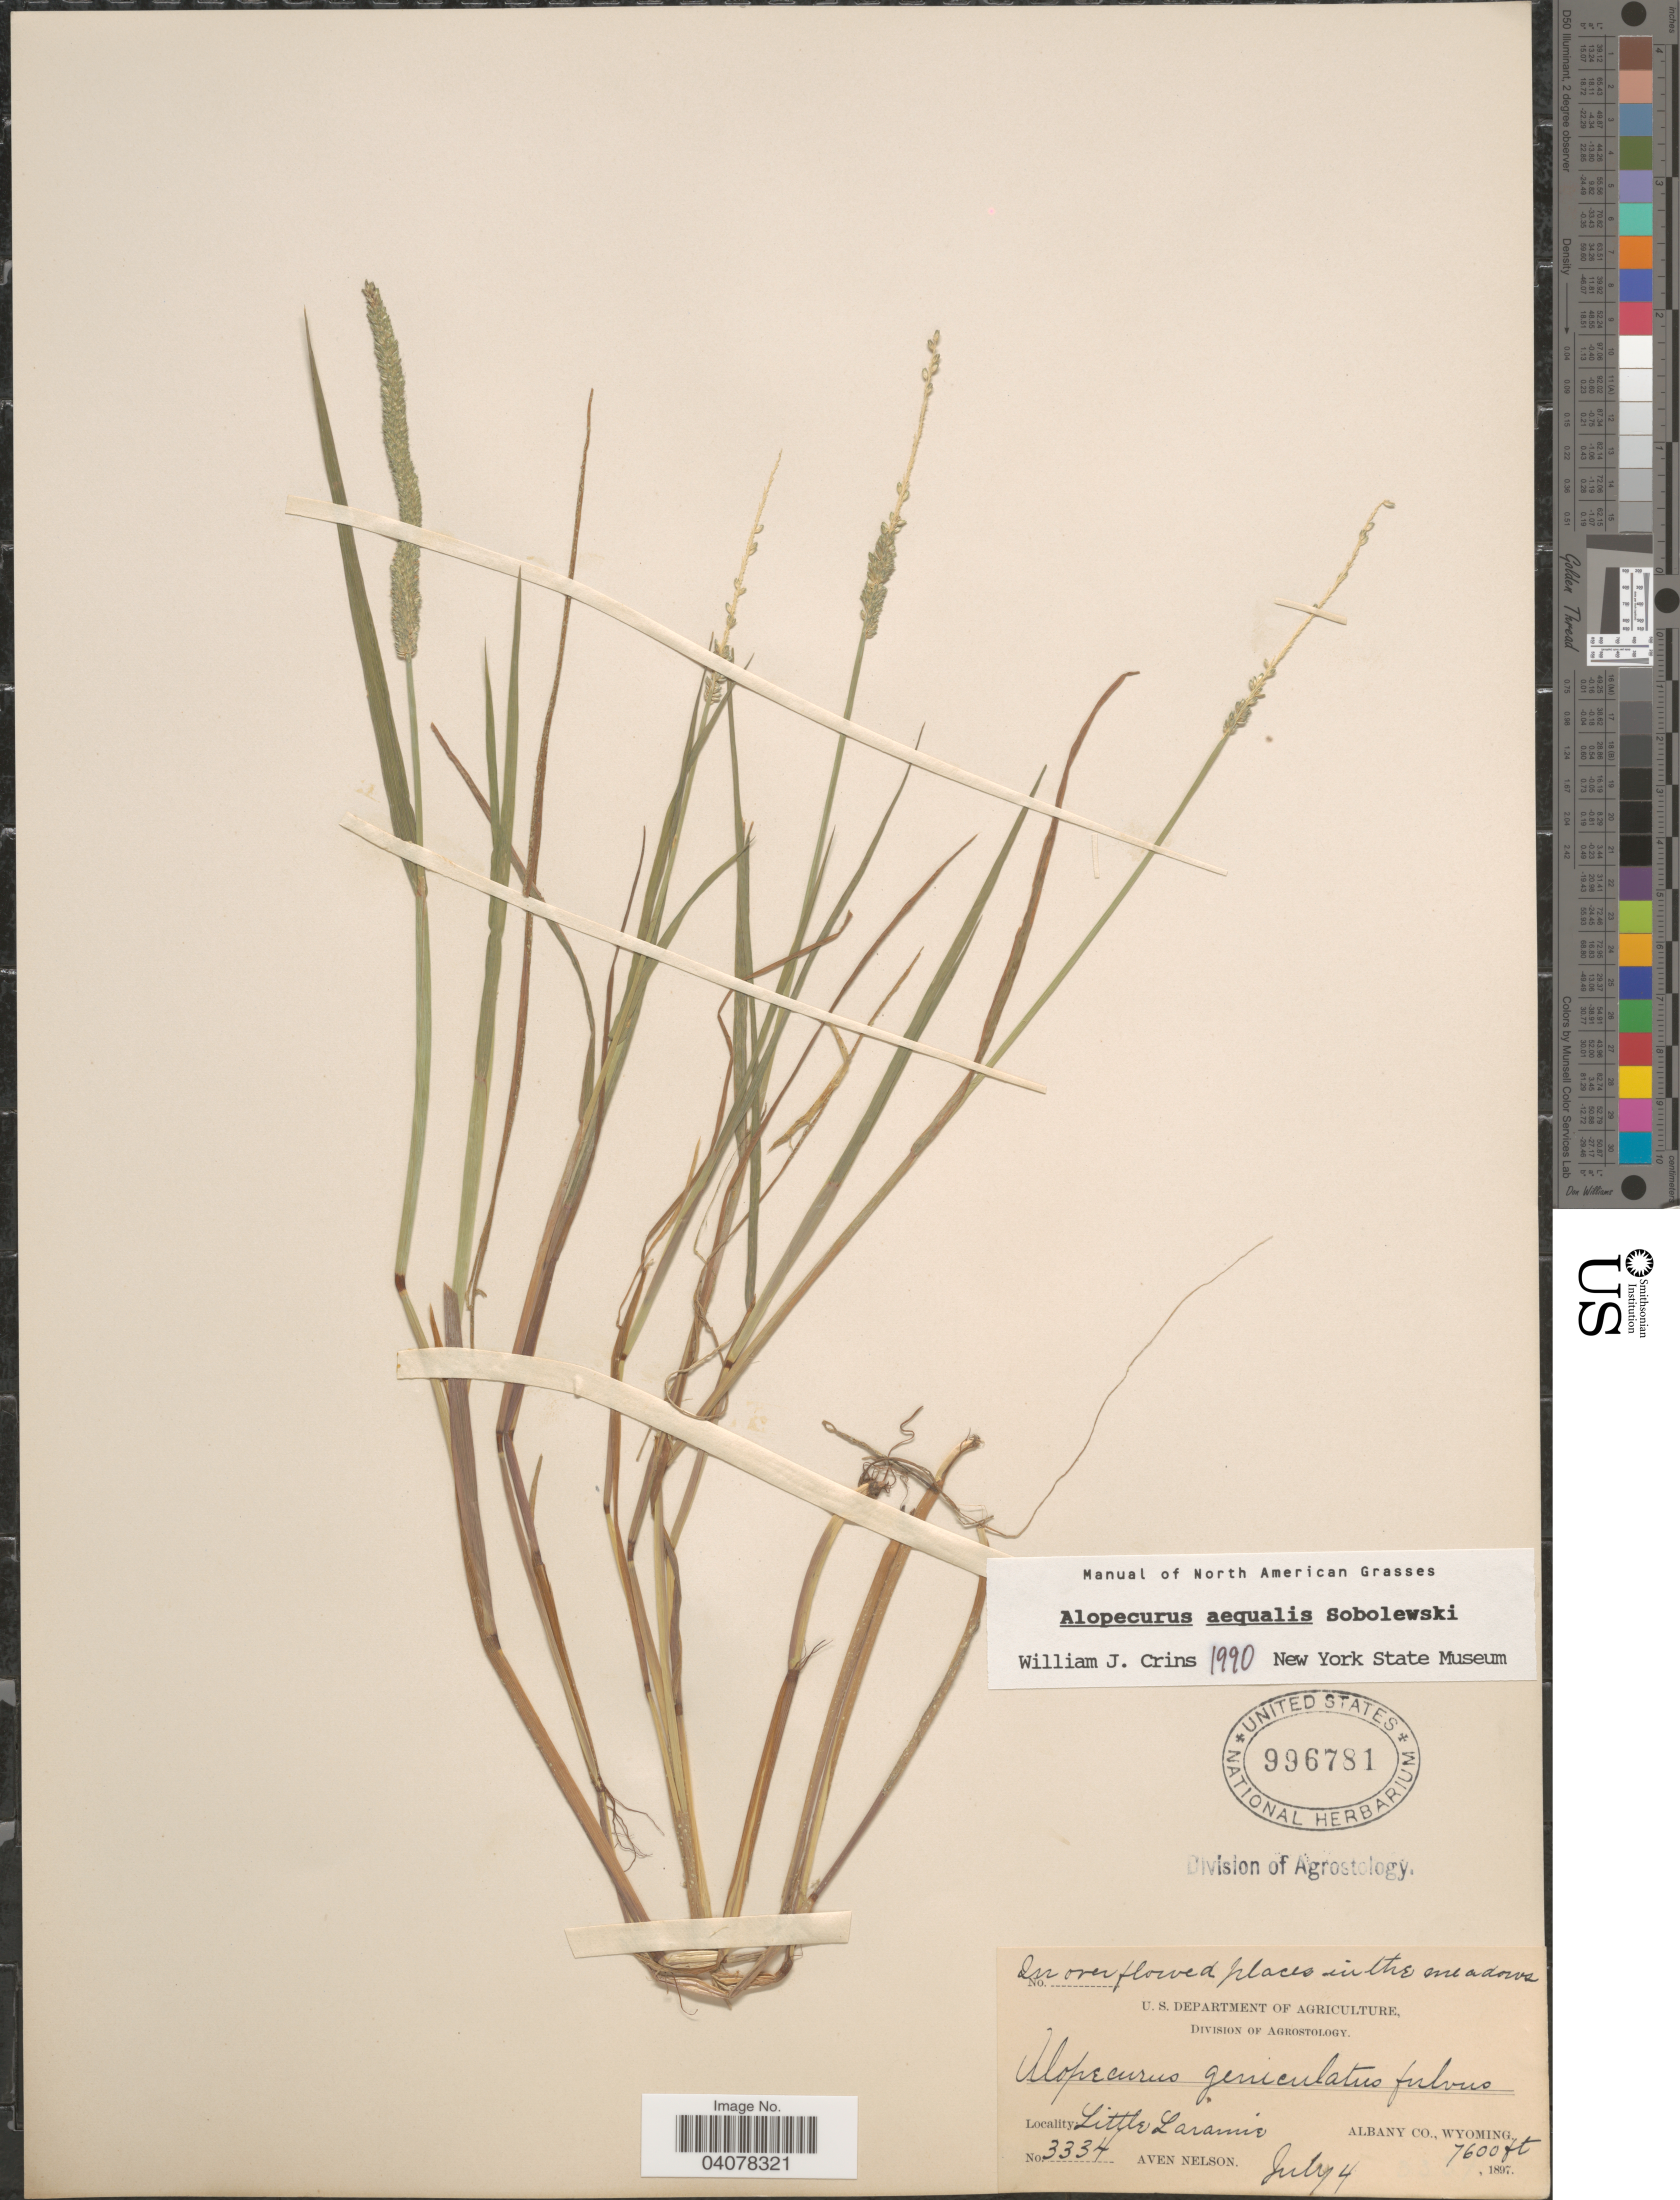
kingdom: Plantae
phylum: Tracheophyta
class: Liliopsida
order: Poales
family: Poaceae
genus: Alopecurus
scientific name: Alopecurus aequalis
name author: Sobol.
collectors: A. Nelson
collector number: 3334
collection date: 1897-07-04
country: United States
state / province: Wyoming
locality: Little Laramie, Albany Co.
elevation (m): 2316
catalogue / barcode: US 996781